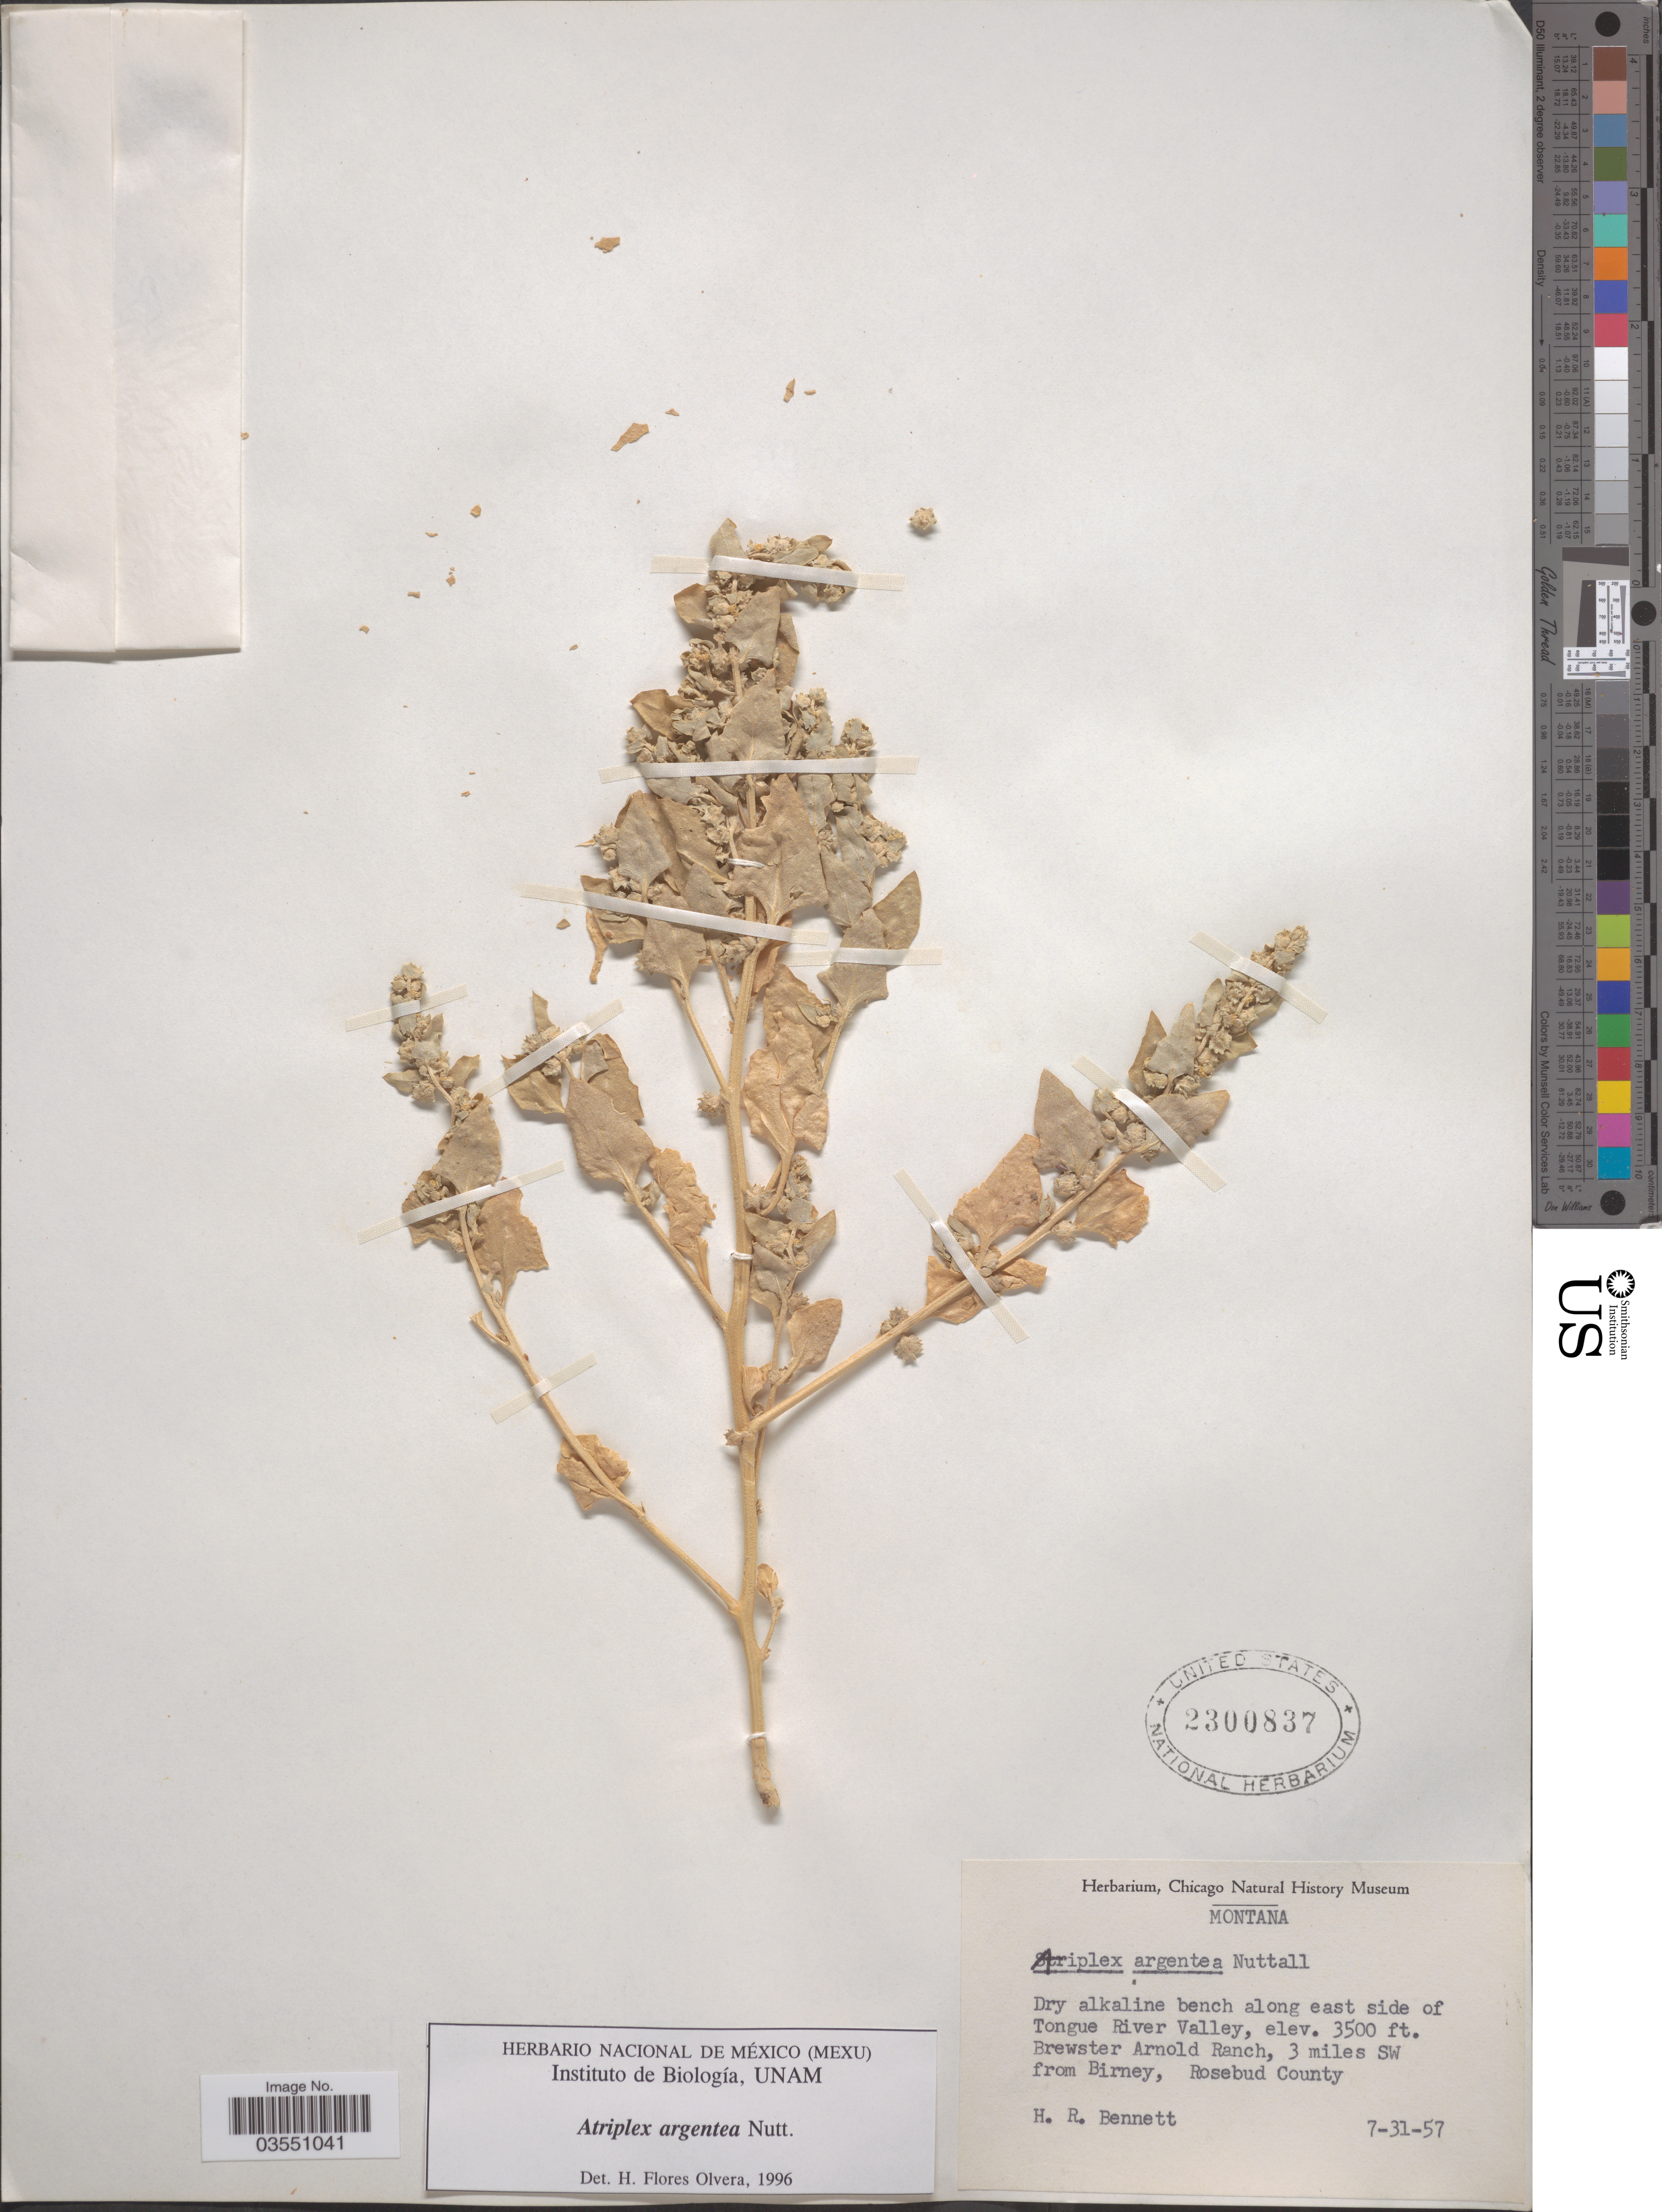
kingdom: Plantae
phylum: Tracheophyta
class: Magnoliopsida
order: Caryophyllales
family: Amaranthaceae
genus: Atriplex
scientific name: Atriplex argentea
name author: Nutt.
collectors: H. R. Bennett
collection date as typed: Transcribed d/m/y: 31/7/57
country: United States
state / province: Montana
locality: Dry alkaline bench along east side of Tongue River Valley. Brewster Arnold Ranch, 3 miles SW from Birney, Rosebud County.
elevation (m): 1067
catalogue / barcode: US 2300837